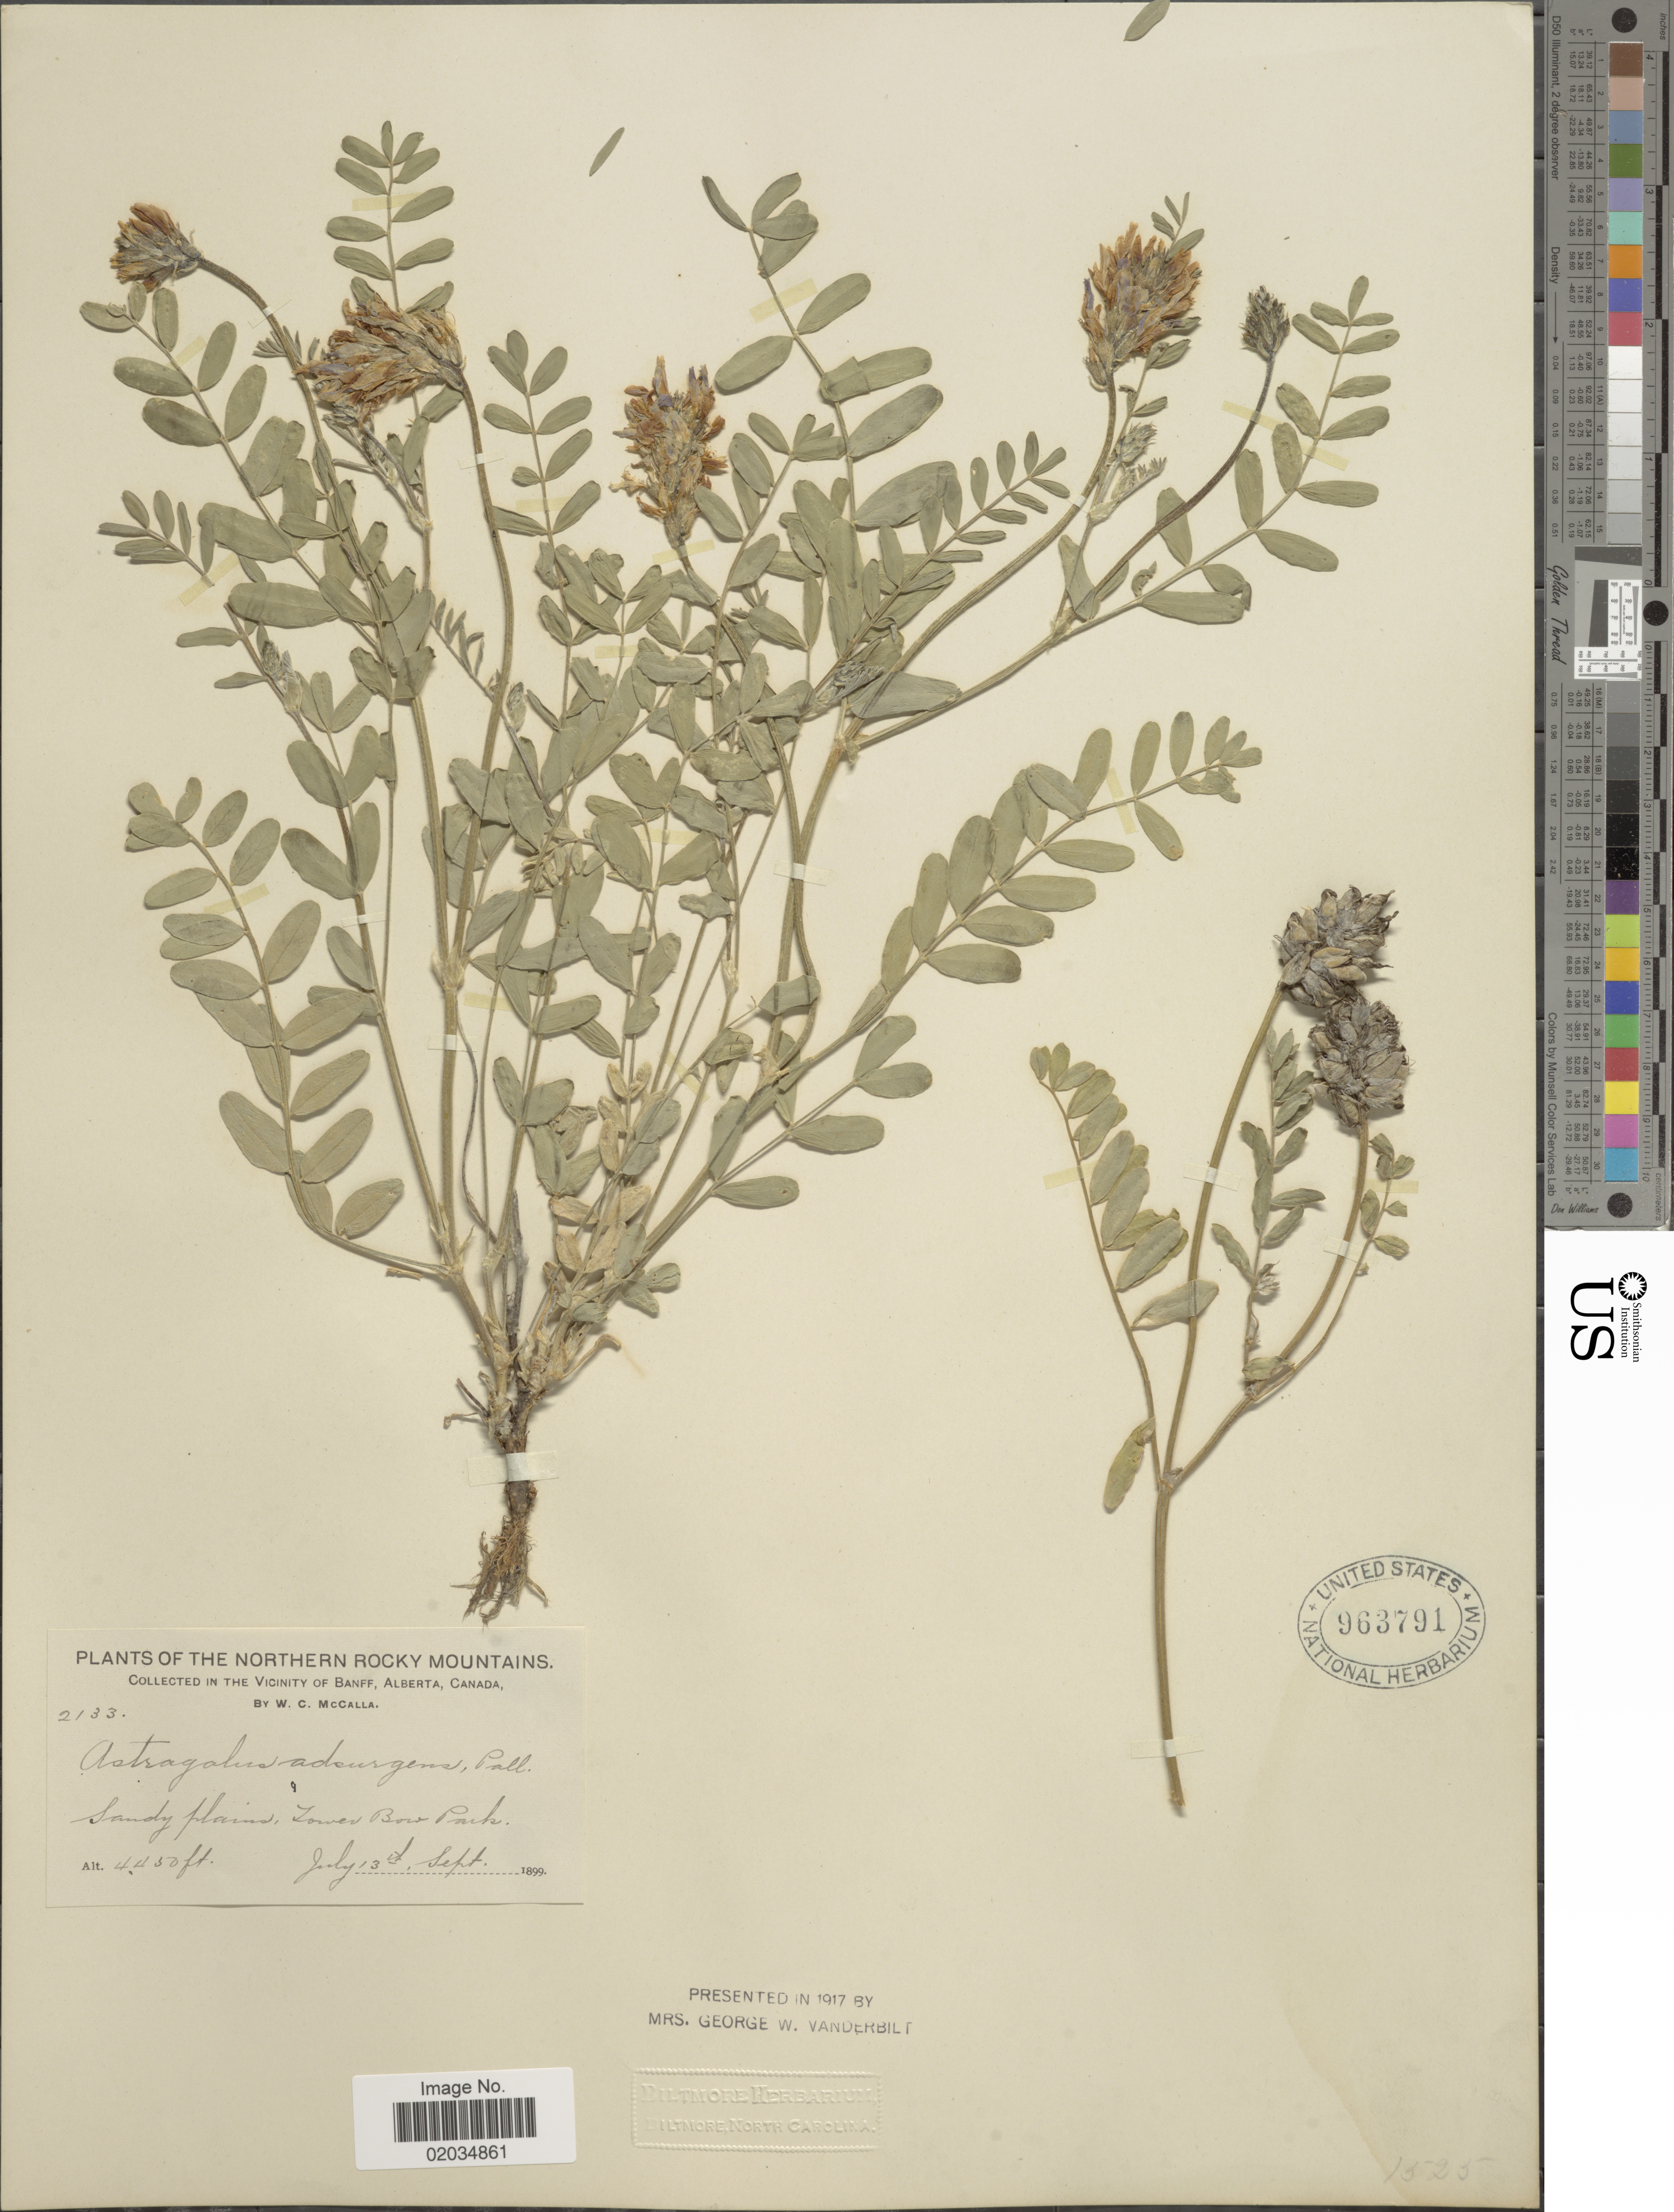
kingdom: Plantae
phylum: Tracheophyta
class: Magnoliopsida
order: Fabales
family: Fabaceae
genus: Astragalus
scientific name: Astragalus striatus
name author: Nutt.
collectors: W. McCalla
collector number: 2133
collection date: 1899-07-13/1899-09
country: Canada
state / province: Alberta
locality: Northern Rocky Mountains. Vicinity of Banff. Lower Bow Park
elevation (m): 1356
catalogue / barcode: US 963791